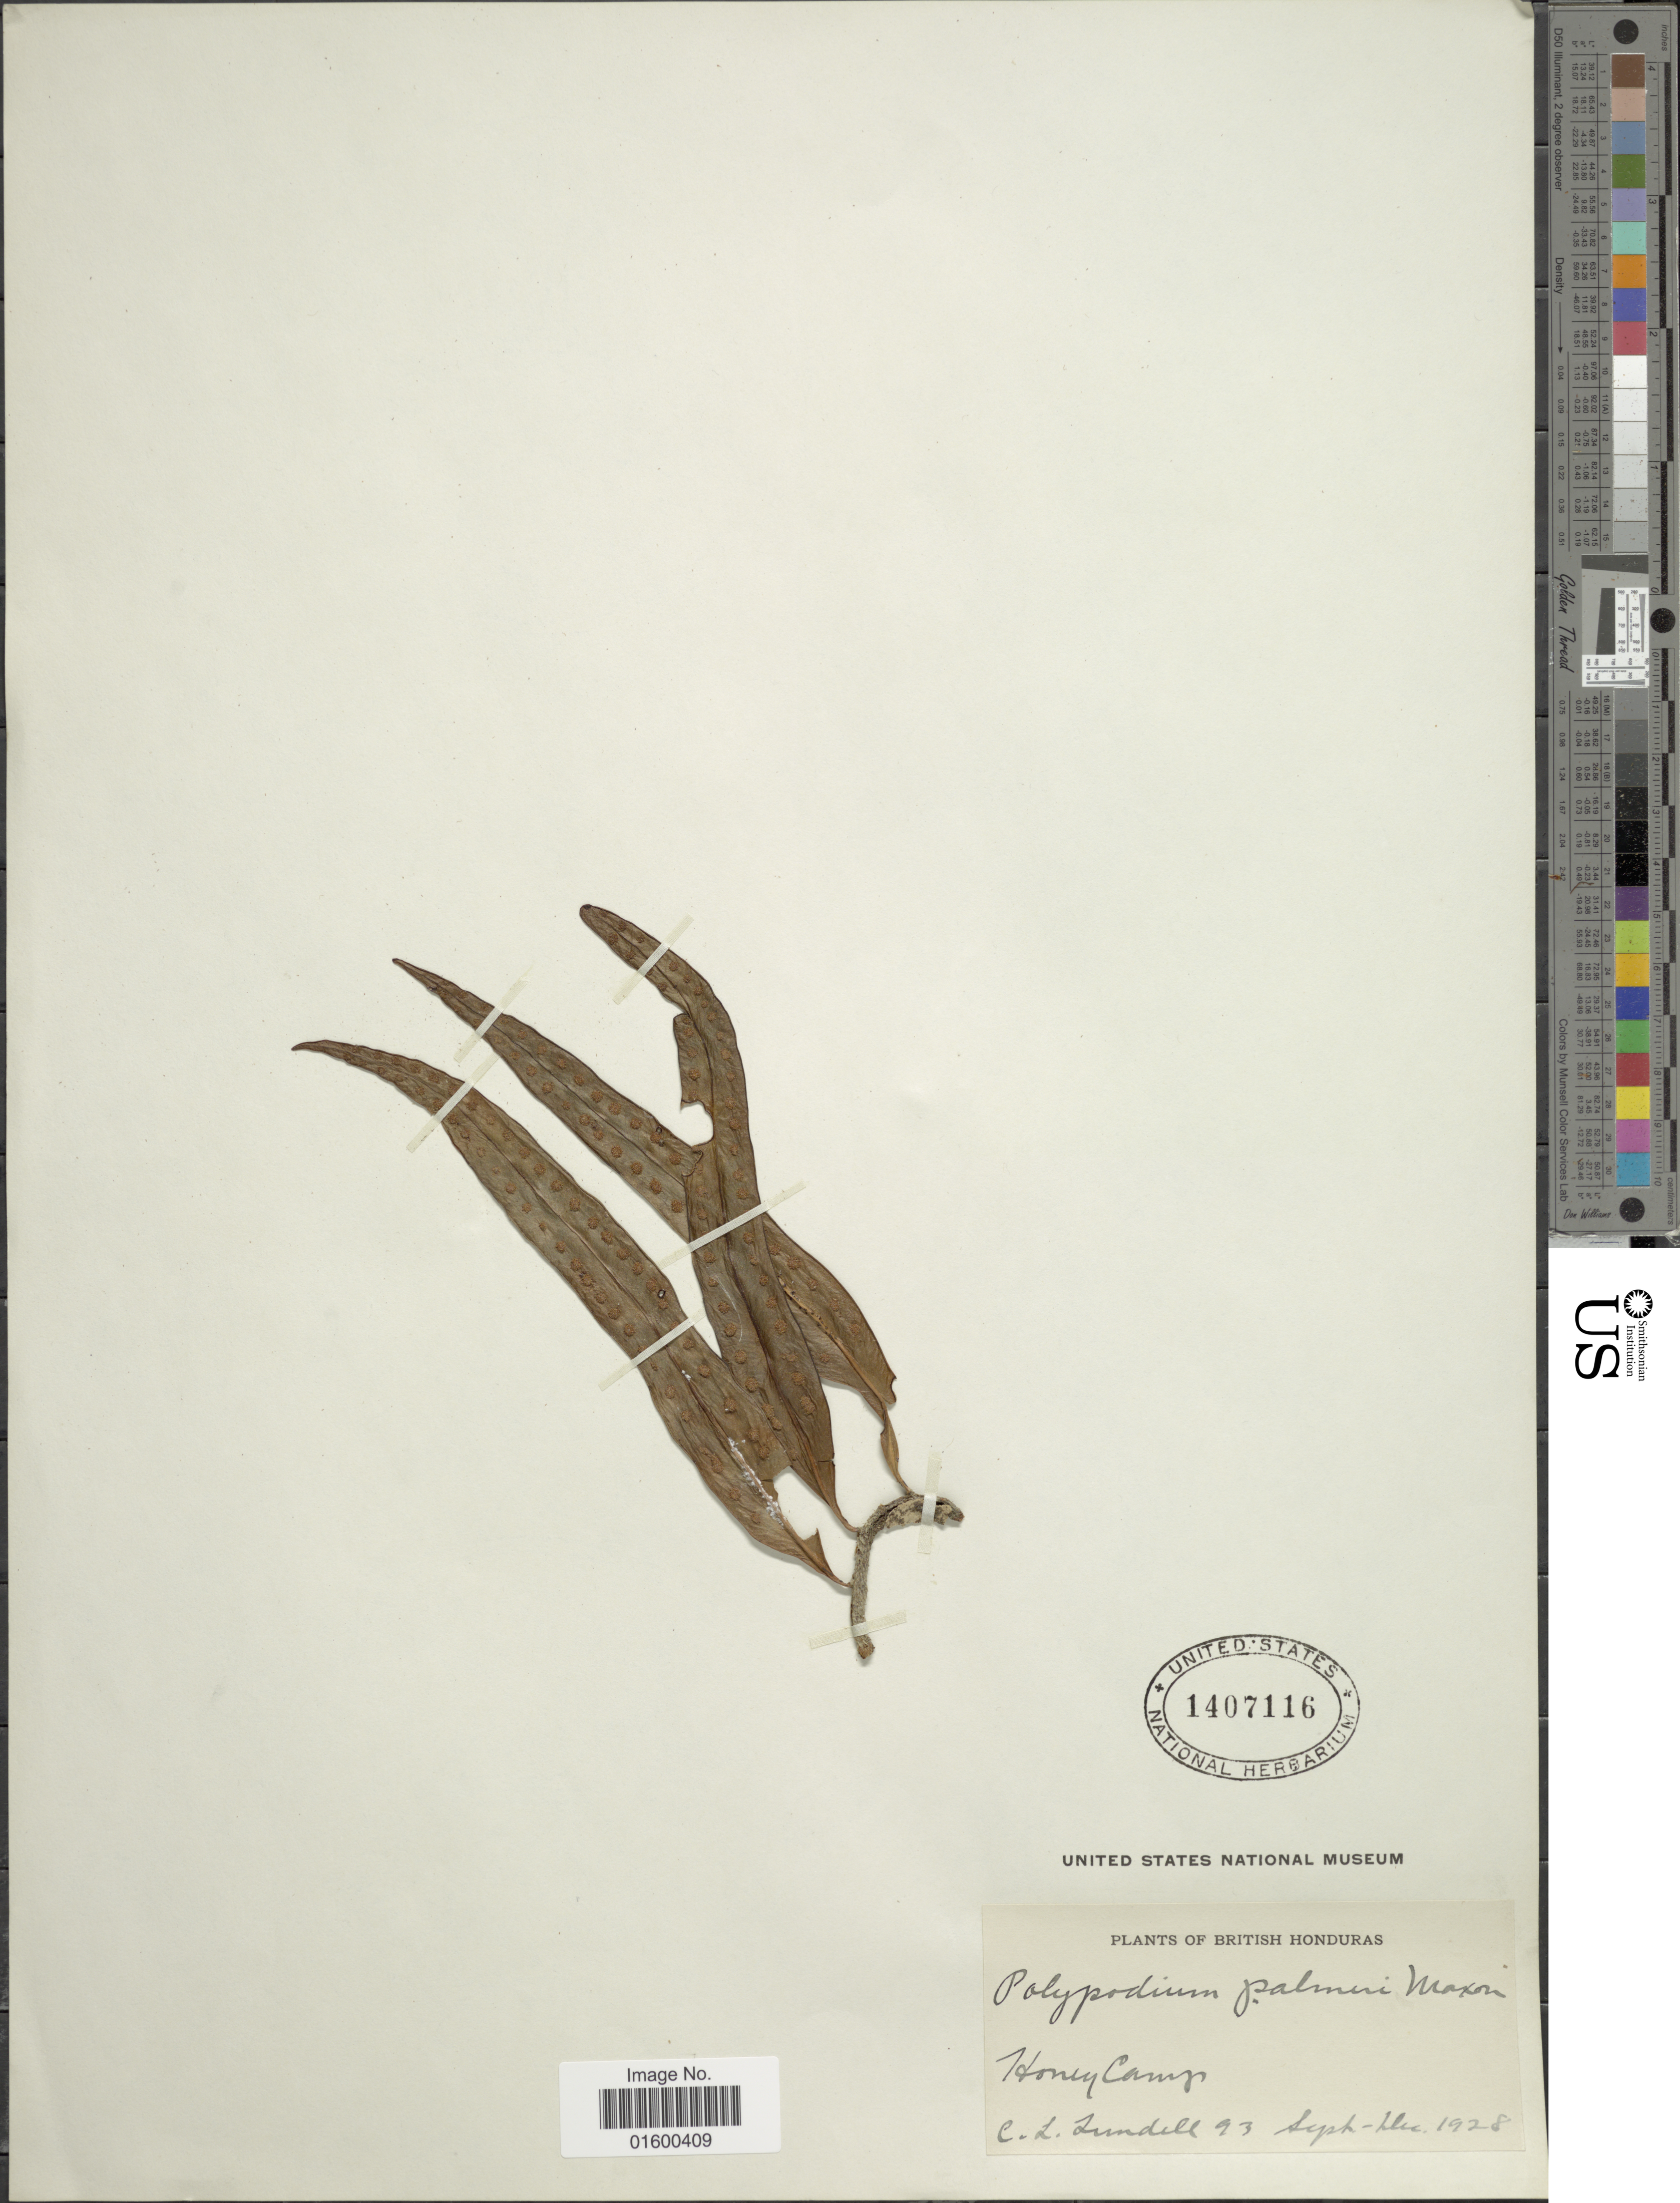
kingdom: Plantae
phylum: Tracheophyta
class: Polypodiopsida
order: Polypodiales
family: Polypodiaceae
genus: Microgramma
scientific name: Microgramma nitida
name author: (J. Sm.) A.R. Sm.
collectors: C. L. Lundell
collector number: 93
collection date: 1928-09/1928-12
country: Belize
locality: Honey Camp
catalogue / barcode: US 1407116